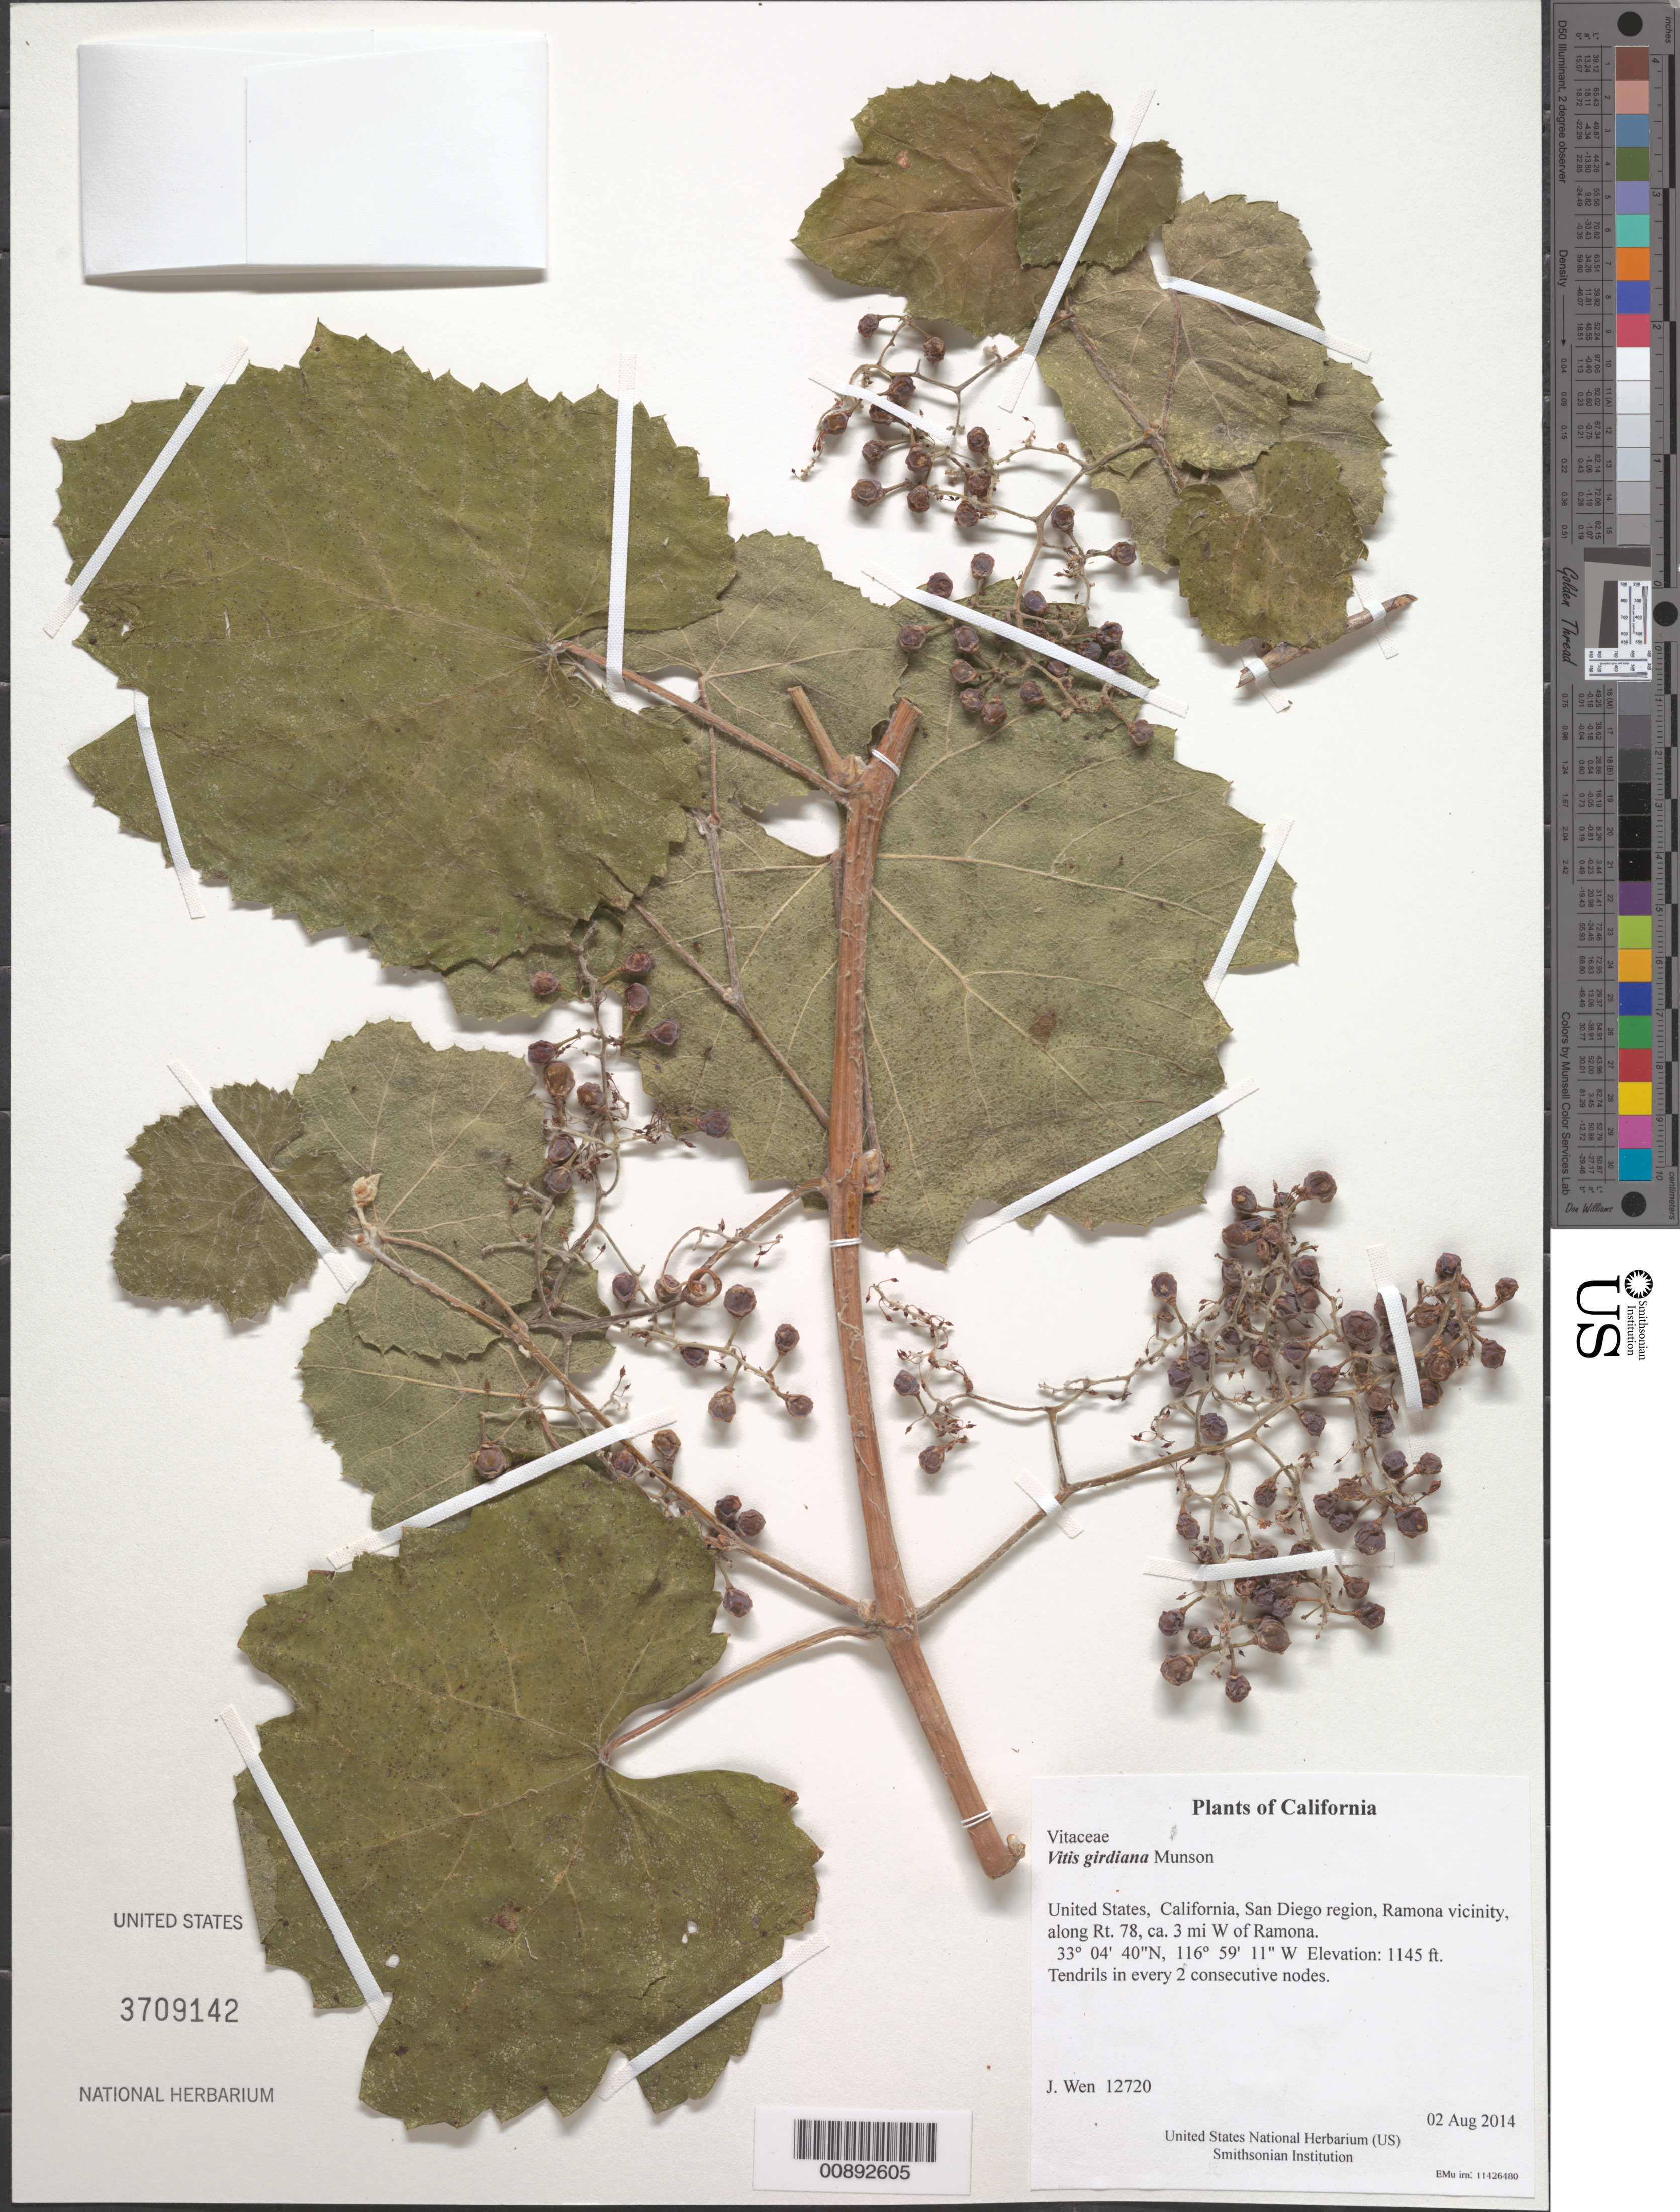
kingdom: Plantae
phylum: Tracheophyta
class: Magnoliopsida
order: Vitales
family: Vitaceae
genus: Vitis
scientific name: Vitis girdiana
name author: Munson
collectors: J. Wen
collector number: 12720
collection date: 2014-08-02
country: United States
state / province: California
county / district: San Diego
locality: San Diego region, Ramona vicinity, along Rt. 78, ca. 3 mi W of Ramona.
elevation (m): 349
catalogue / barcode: US 3709142